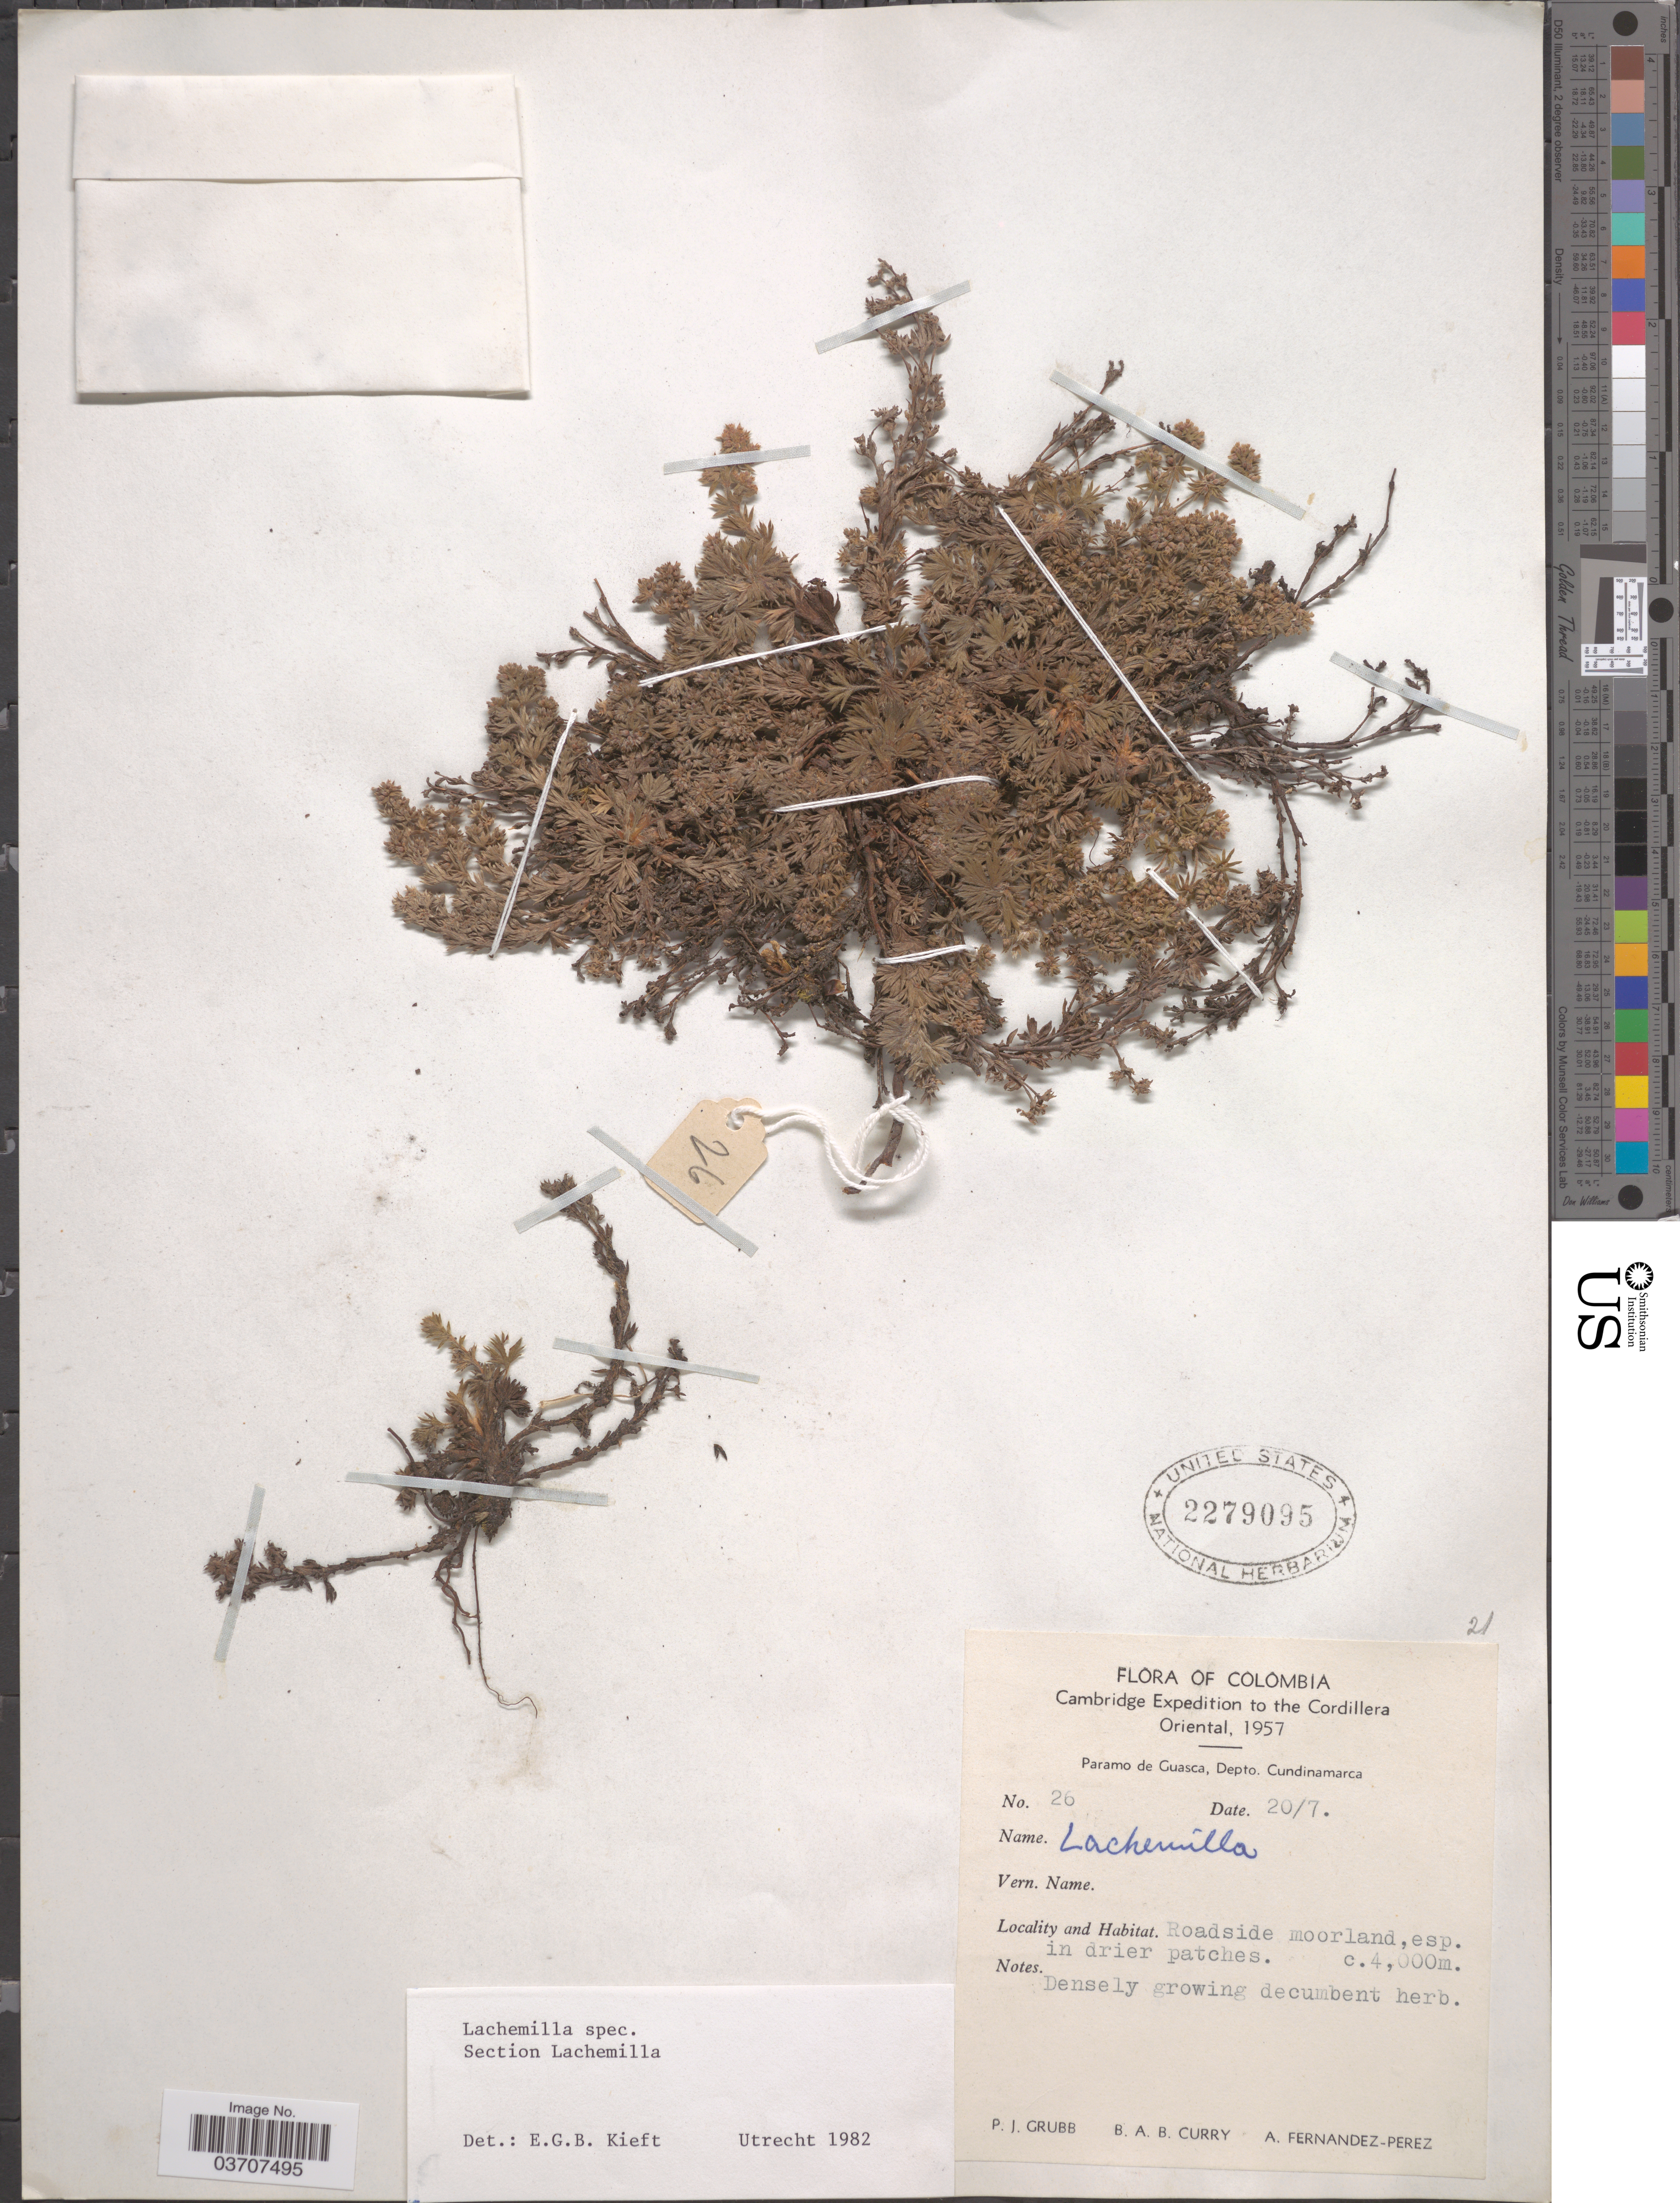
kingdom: Plantae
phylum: Tracheophyta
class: Magnoliopsida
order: Rosales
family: Rosaceae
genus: Lachemilla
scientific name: Lachemilla sp.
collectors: P. J. Grubb, B. A. B. Curry & A. Fernández-Pérez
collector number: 26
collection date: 1957-07-20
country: Colombia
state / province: Cundinamarca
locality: Cordillera Oriental. Paramo de Guasca, Depto. Cundinamarca.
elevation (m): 4000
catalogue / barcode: US 2279095